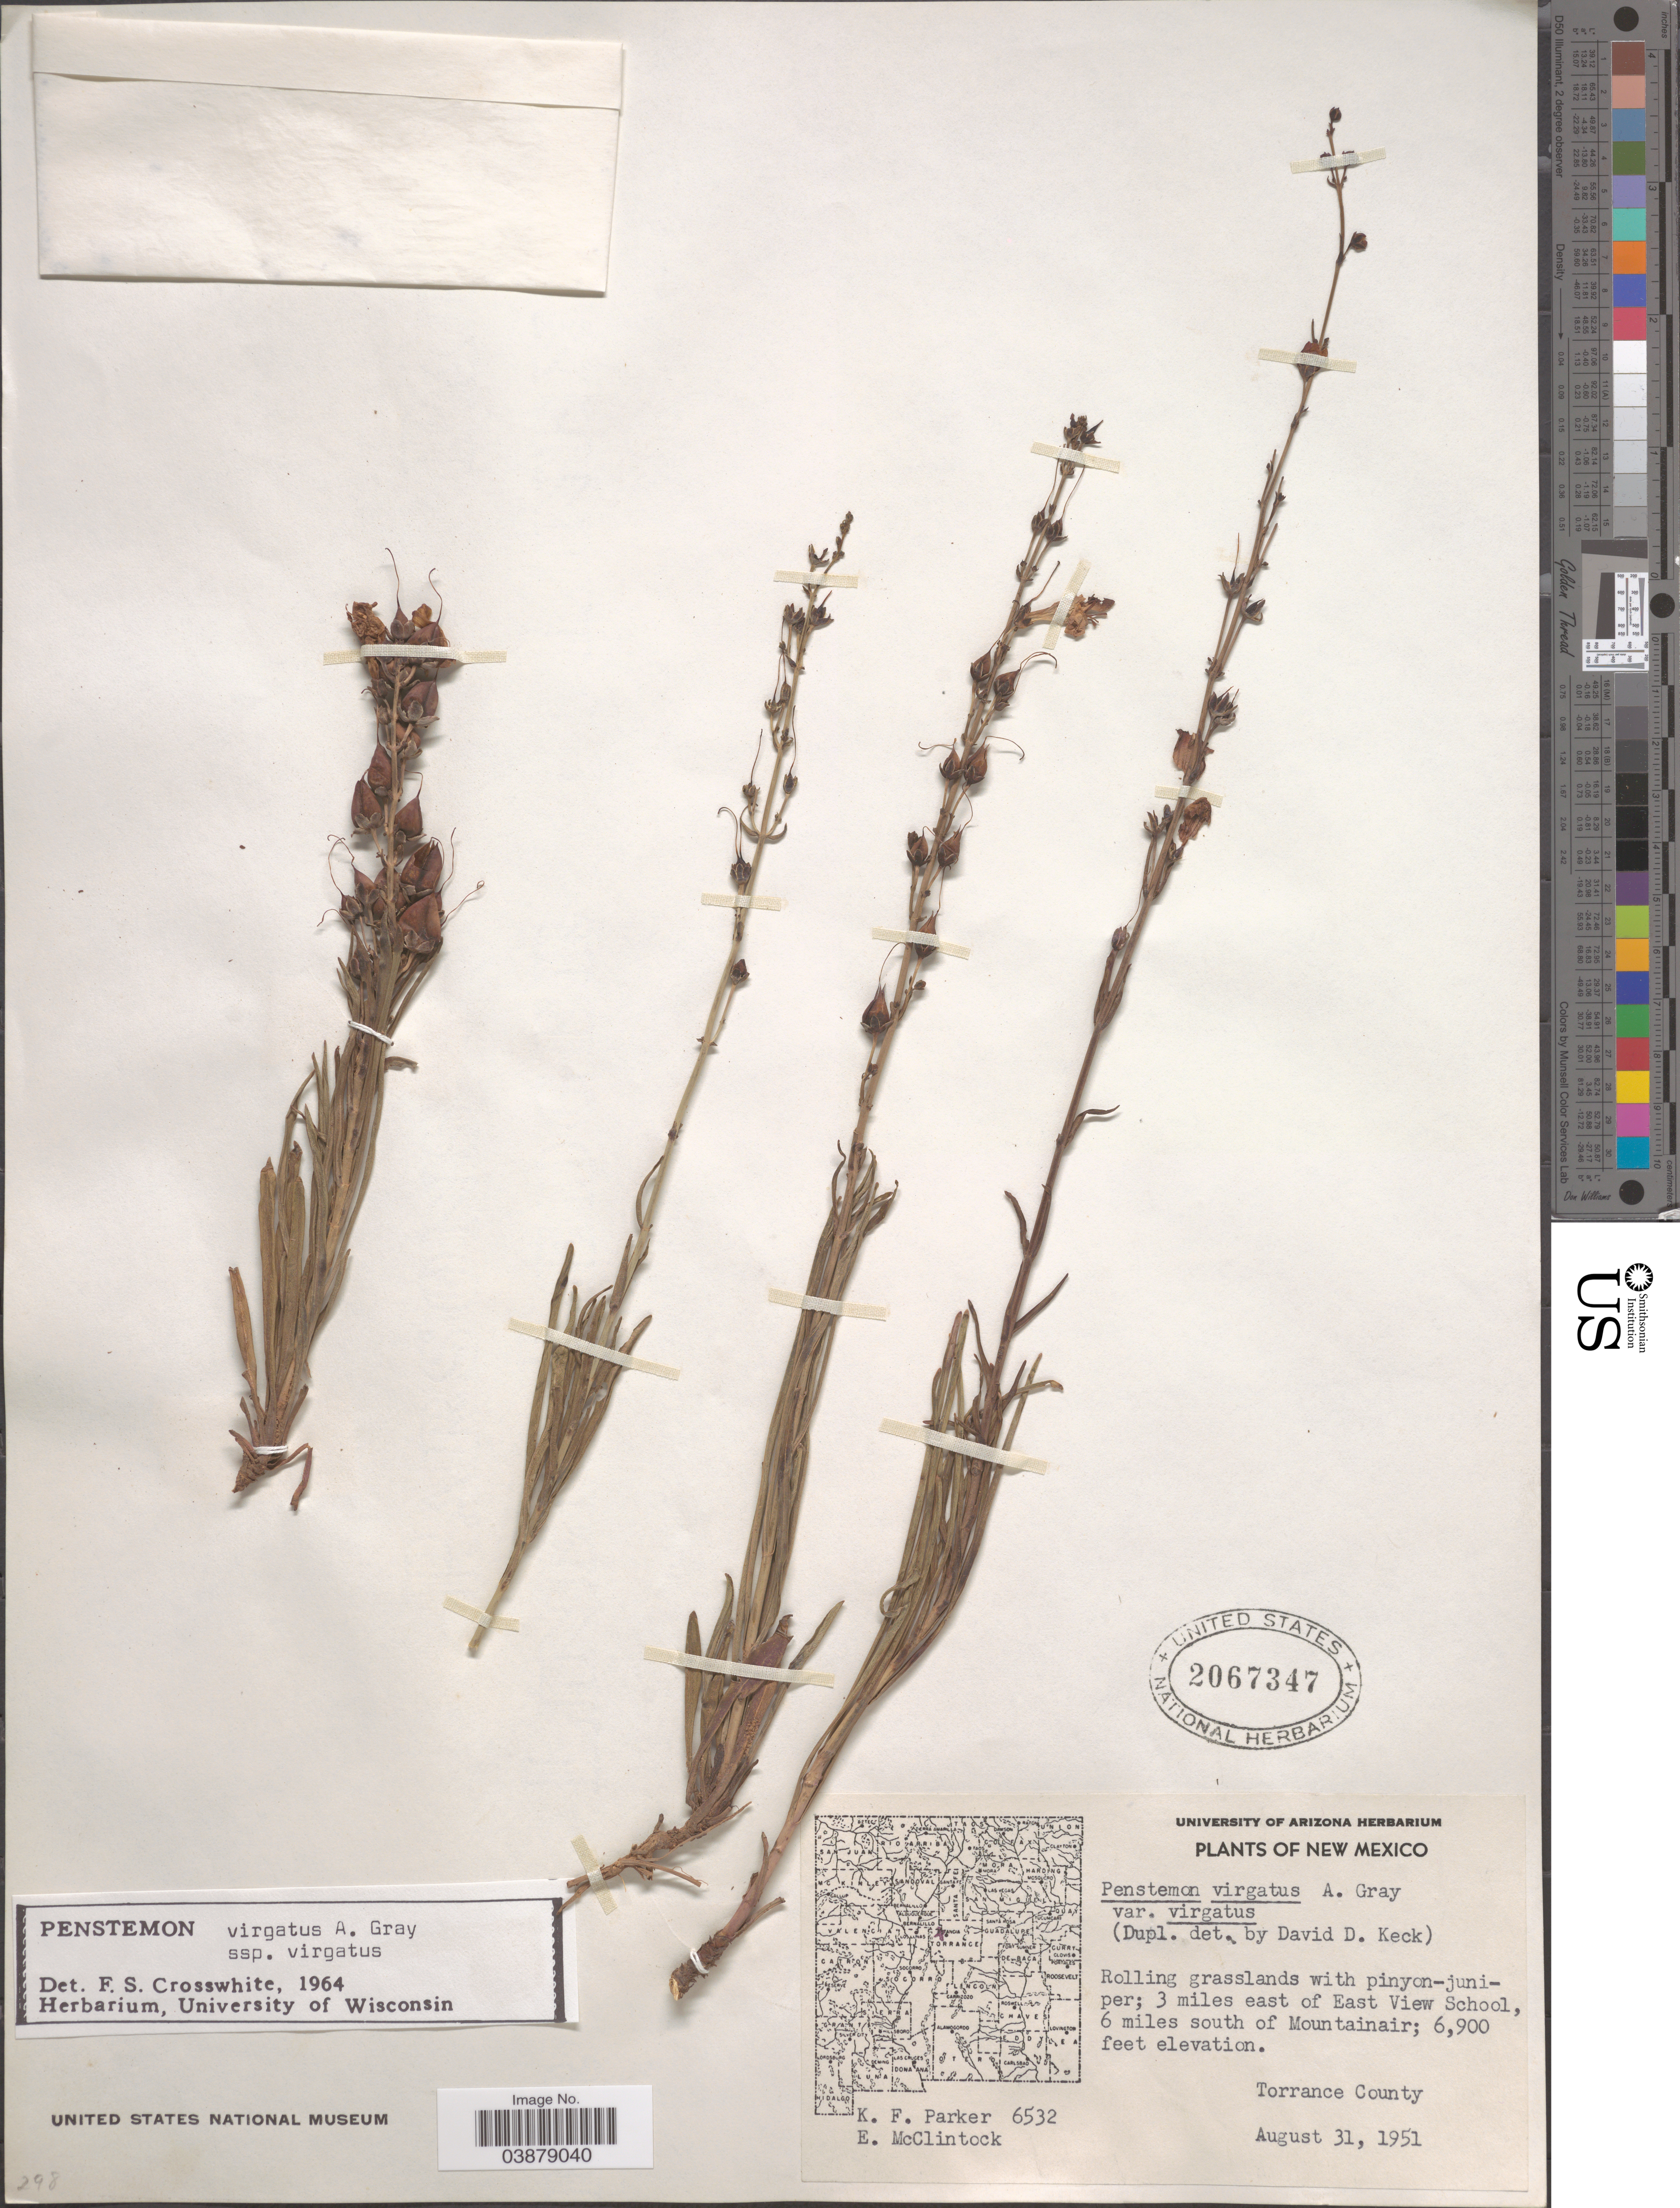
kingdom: Plantae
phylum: Tracheophyta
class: Magnoliopsida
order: Lamiales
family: Plantaginaceae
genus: Penstemon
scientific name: Penstemon virgatus subsp. virgatus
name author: A. Gray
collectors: K. F. Parker & E. McClintock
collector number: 6532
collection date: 1951-08-31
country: United States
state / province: New Mexico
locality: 3 miles east of East View School, 6 miles south of Mountainair; Torrance County.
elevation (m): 2103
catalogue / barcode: US 2067347